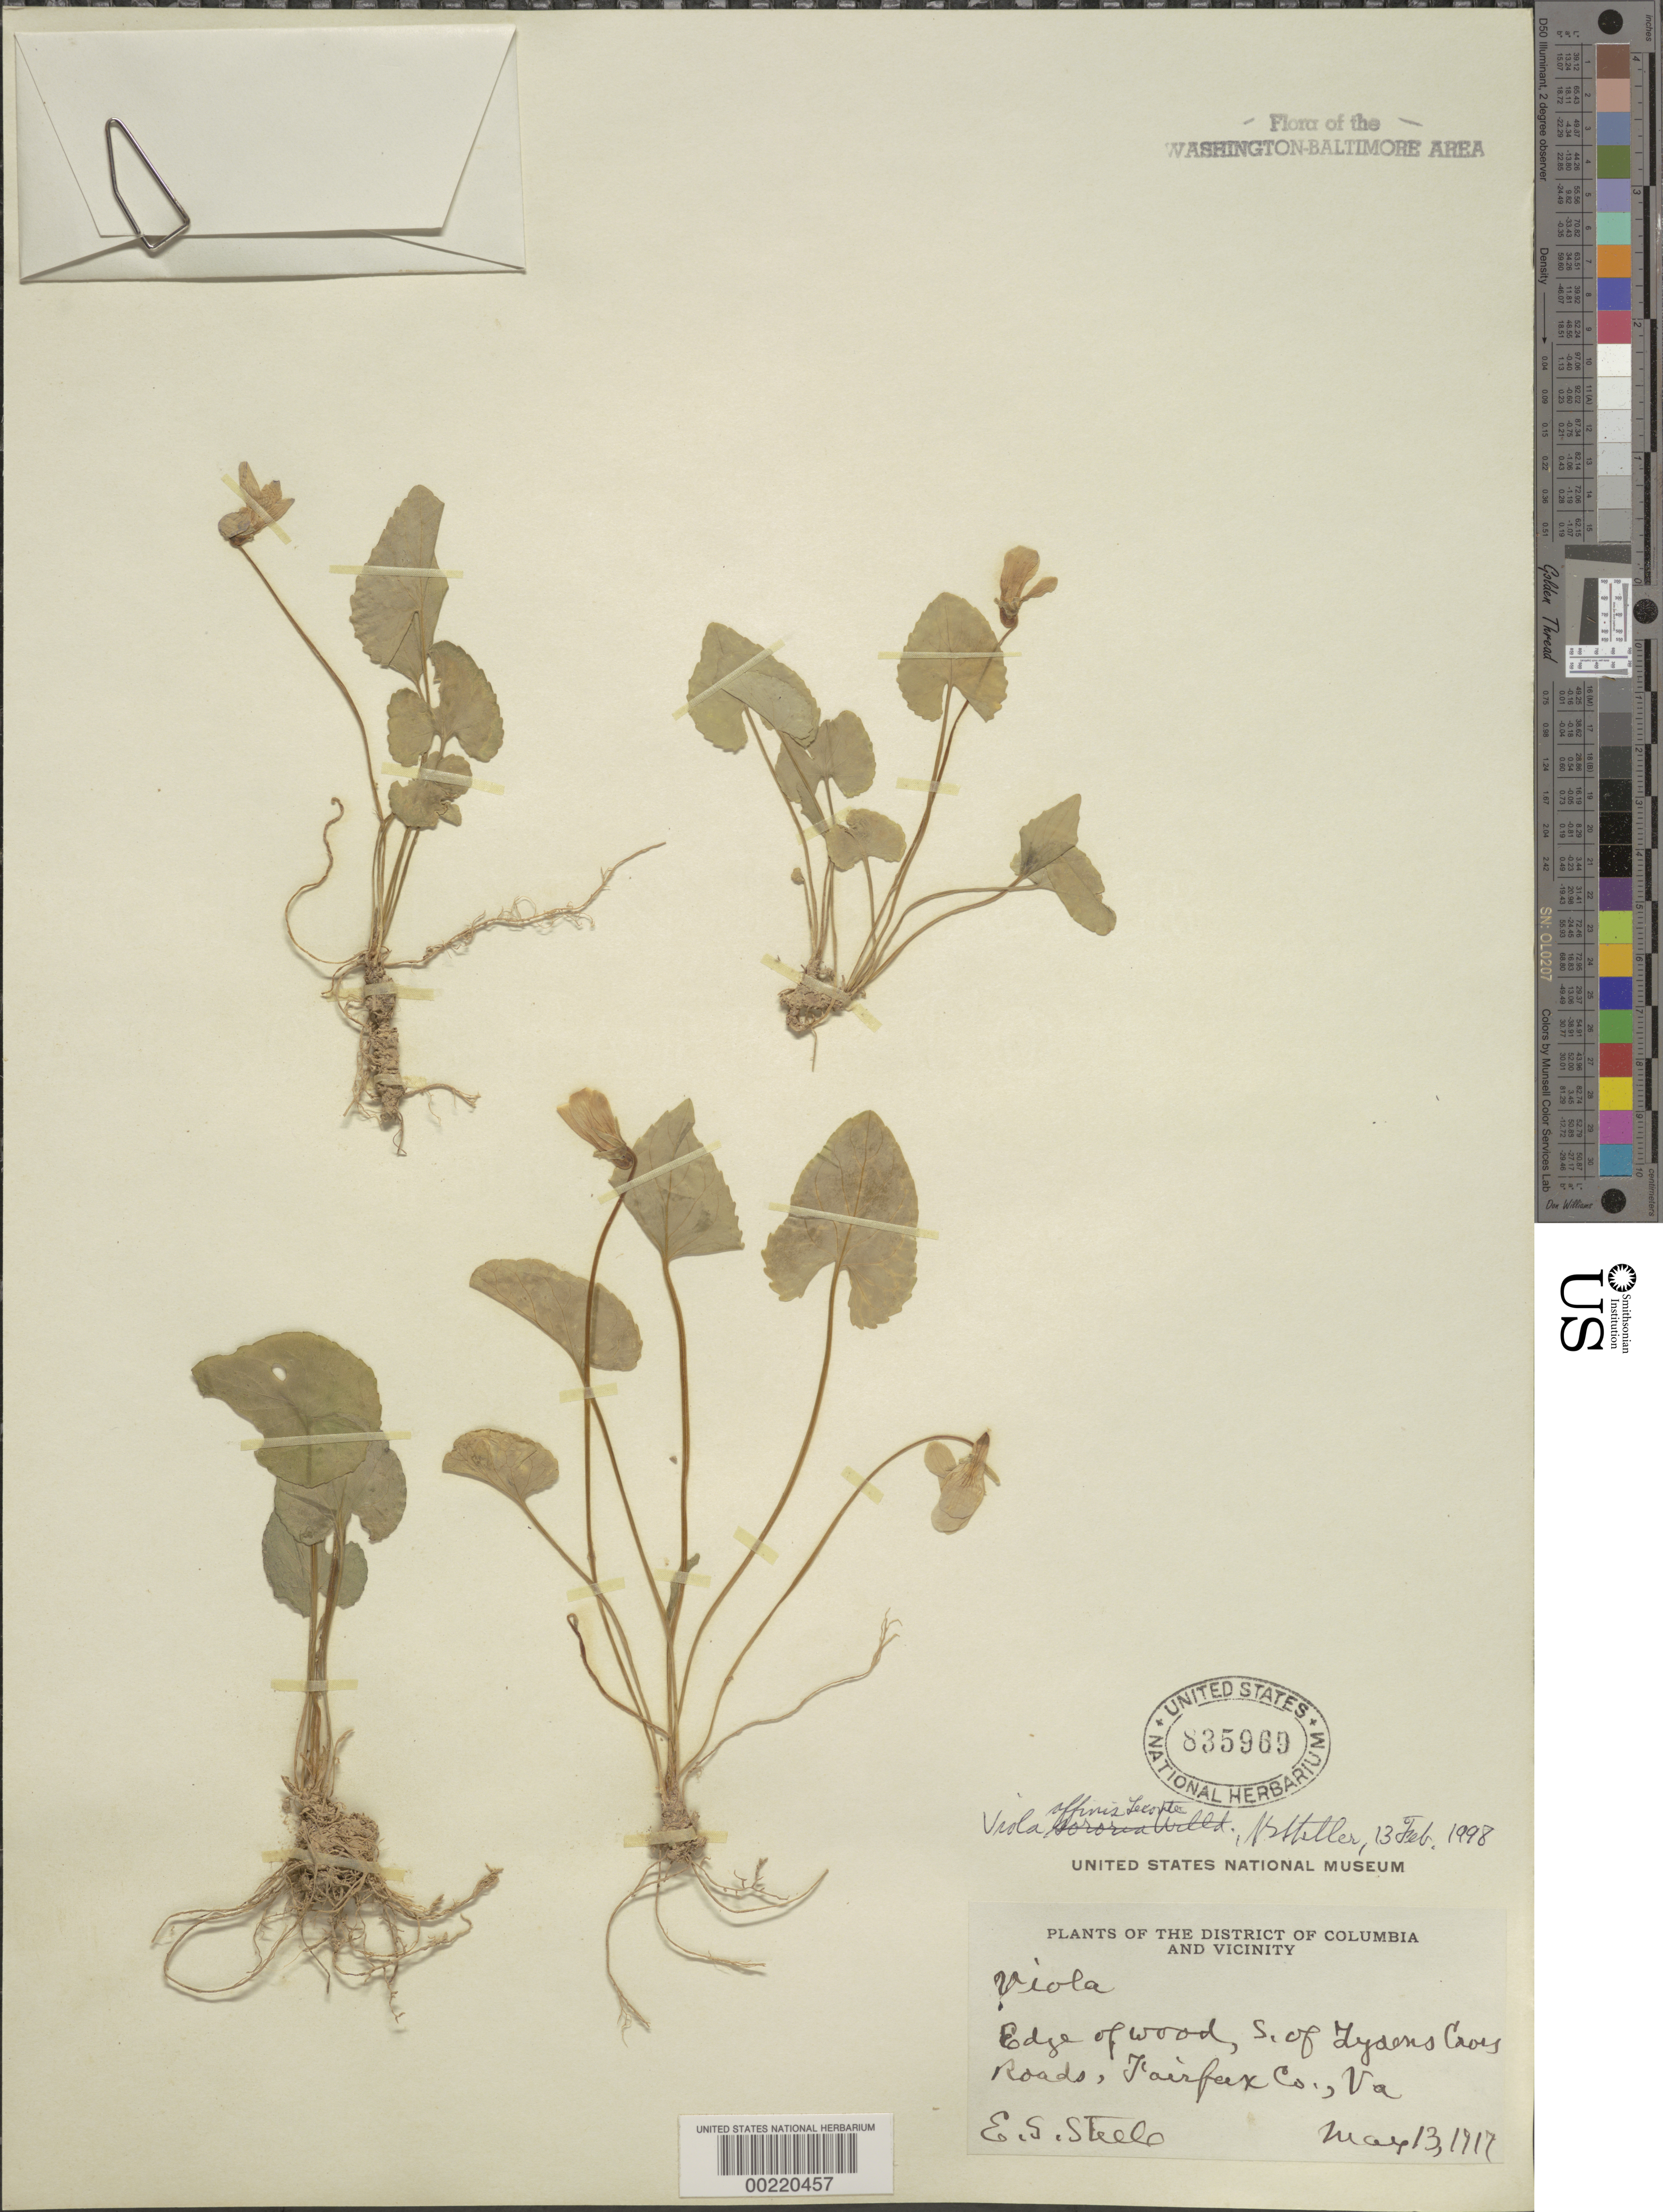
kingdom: Plantae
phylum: Tracheophyta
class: Magnoliopsida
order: Malpighiales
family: Violaceae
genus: Viola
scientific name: Viola sororia var. affinis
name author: (LeConte) McKinney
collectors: E. Steele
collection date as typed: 13 May 1917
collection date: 1917-05-13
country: United States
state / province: Virginia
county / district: Fairfax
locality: South of Tysons Cross Roads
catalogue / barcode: US 835969